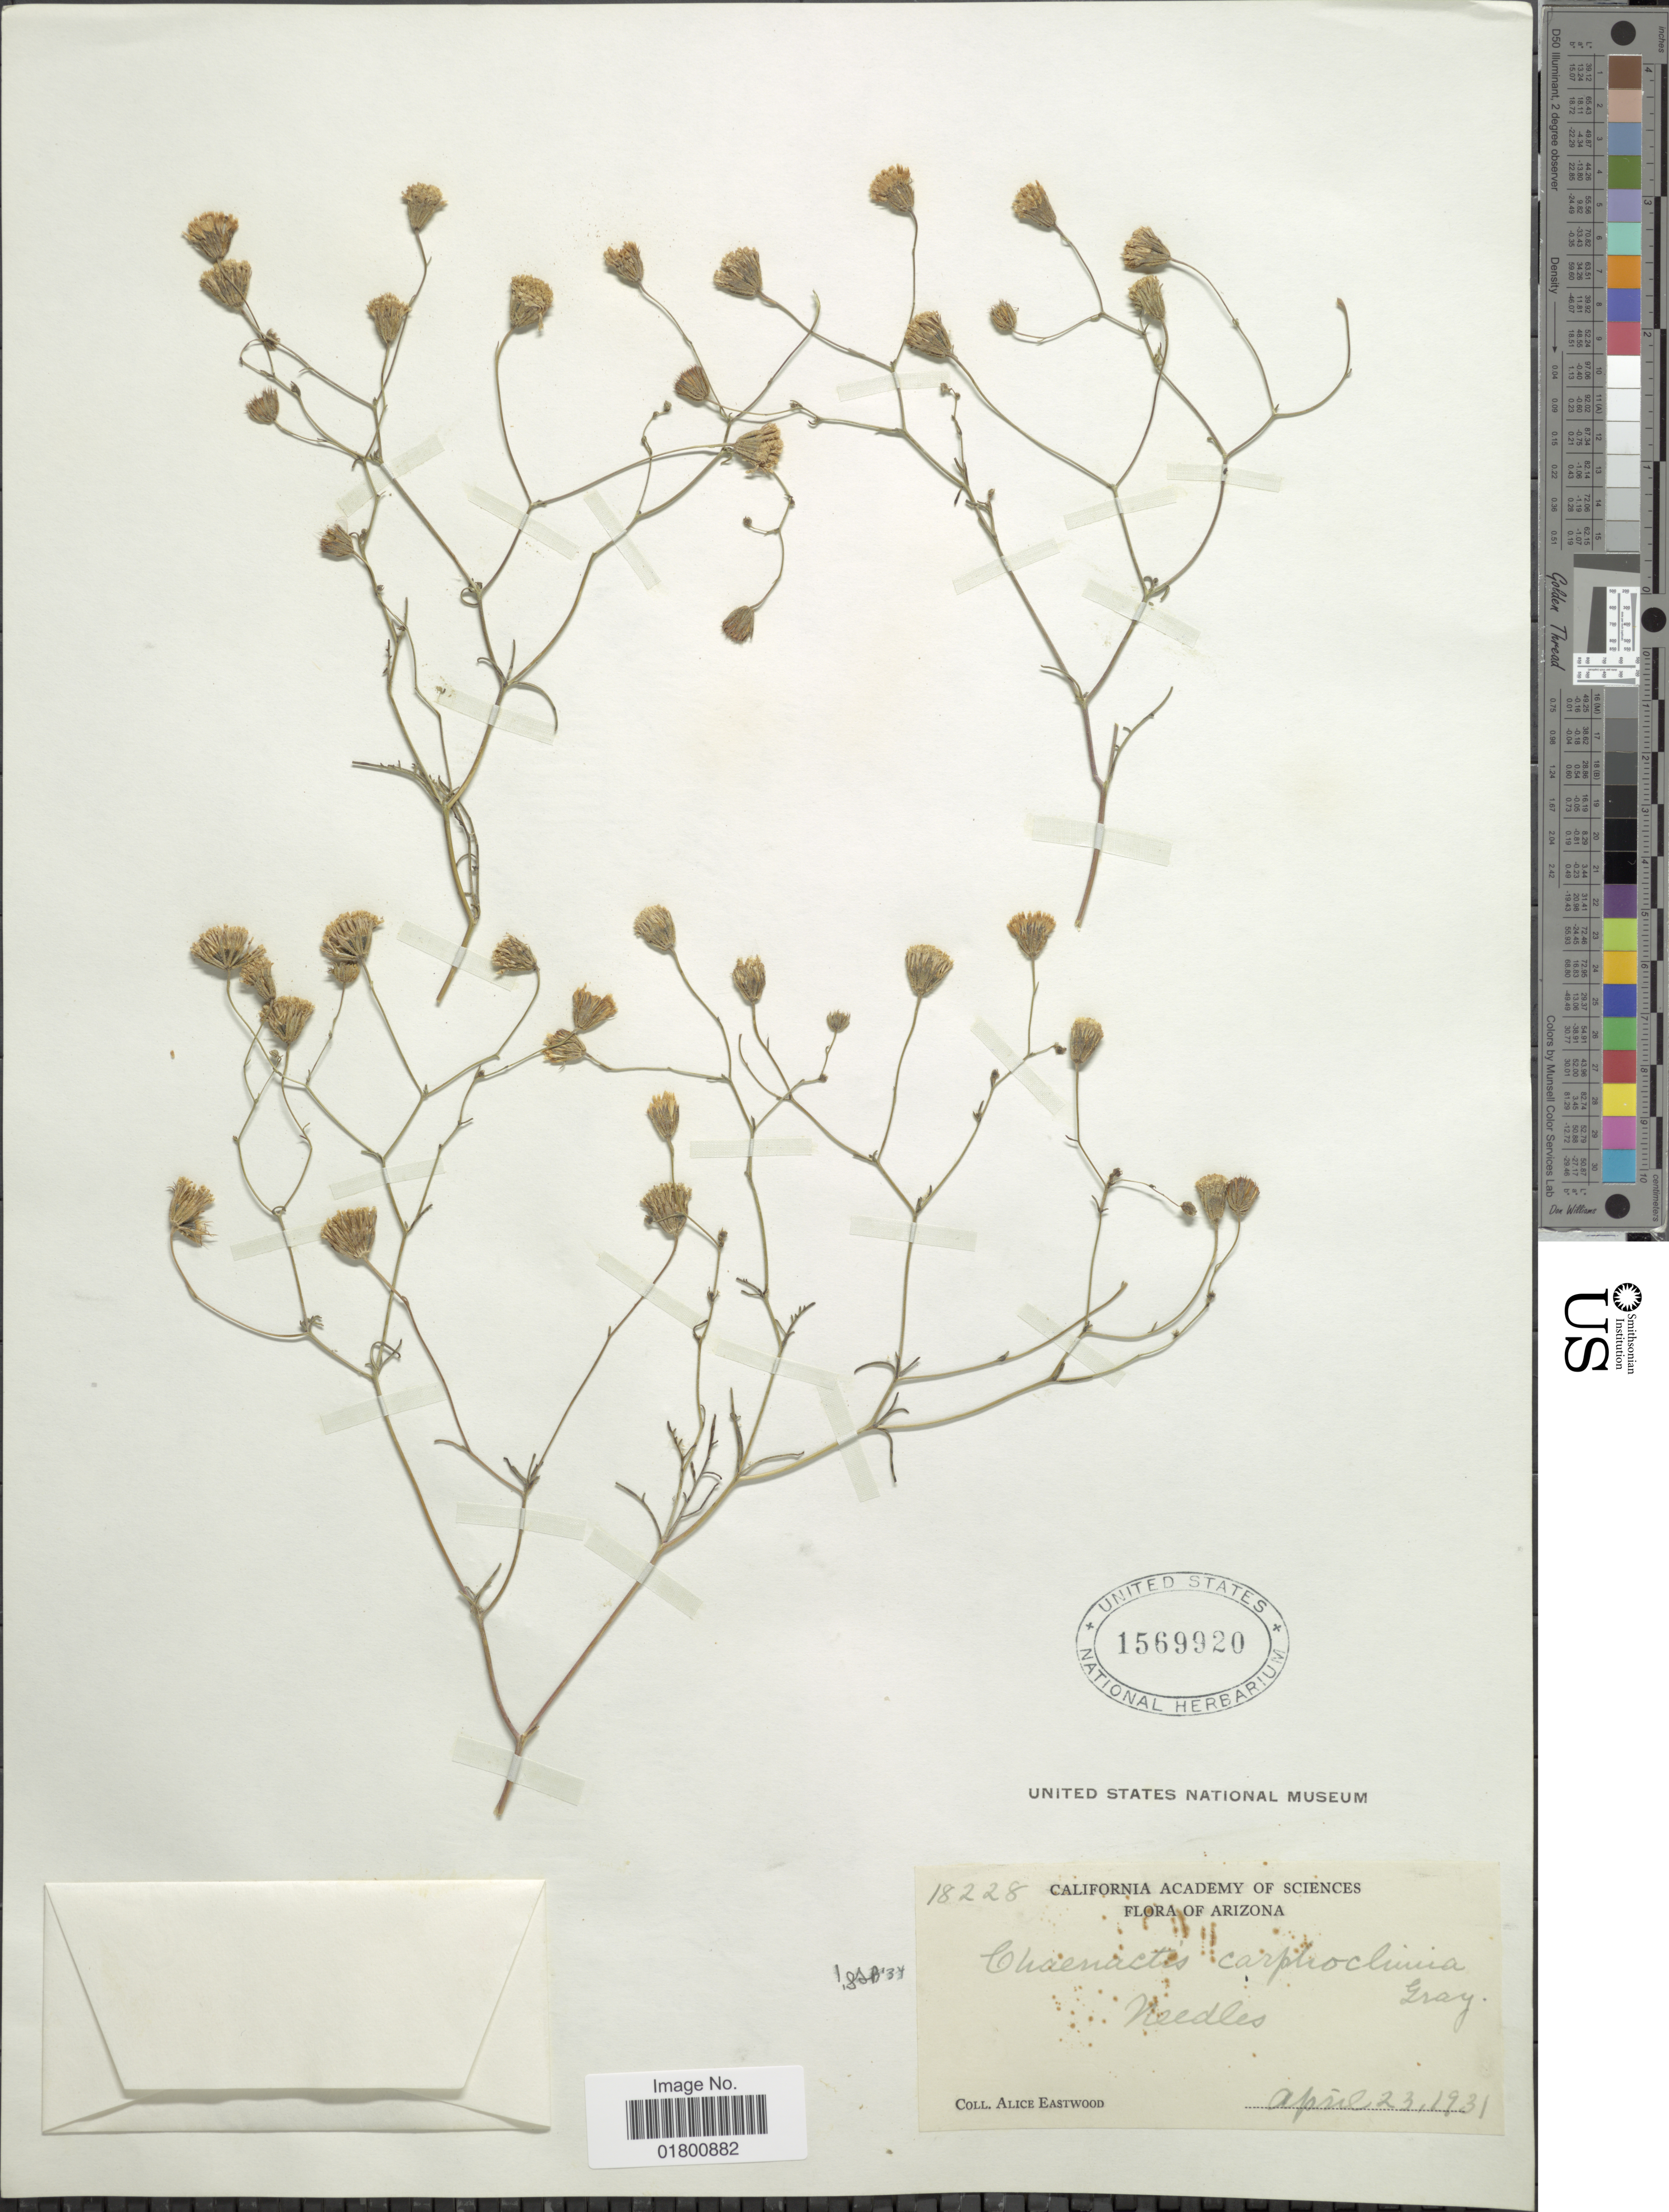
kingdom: Plantae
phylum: Tracheophyta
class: Magnoliopsida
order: Asterales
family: Asteraceae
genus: Chaenactis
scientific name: Chaenactis carphoclinia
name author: A. Gray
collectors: A. Eastwood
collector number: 18228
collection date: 1931-04-23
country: United States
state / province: Arizona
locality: Needles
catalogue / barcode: US 1569920